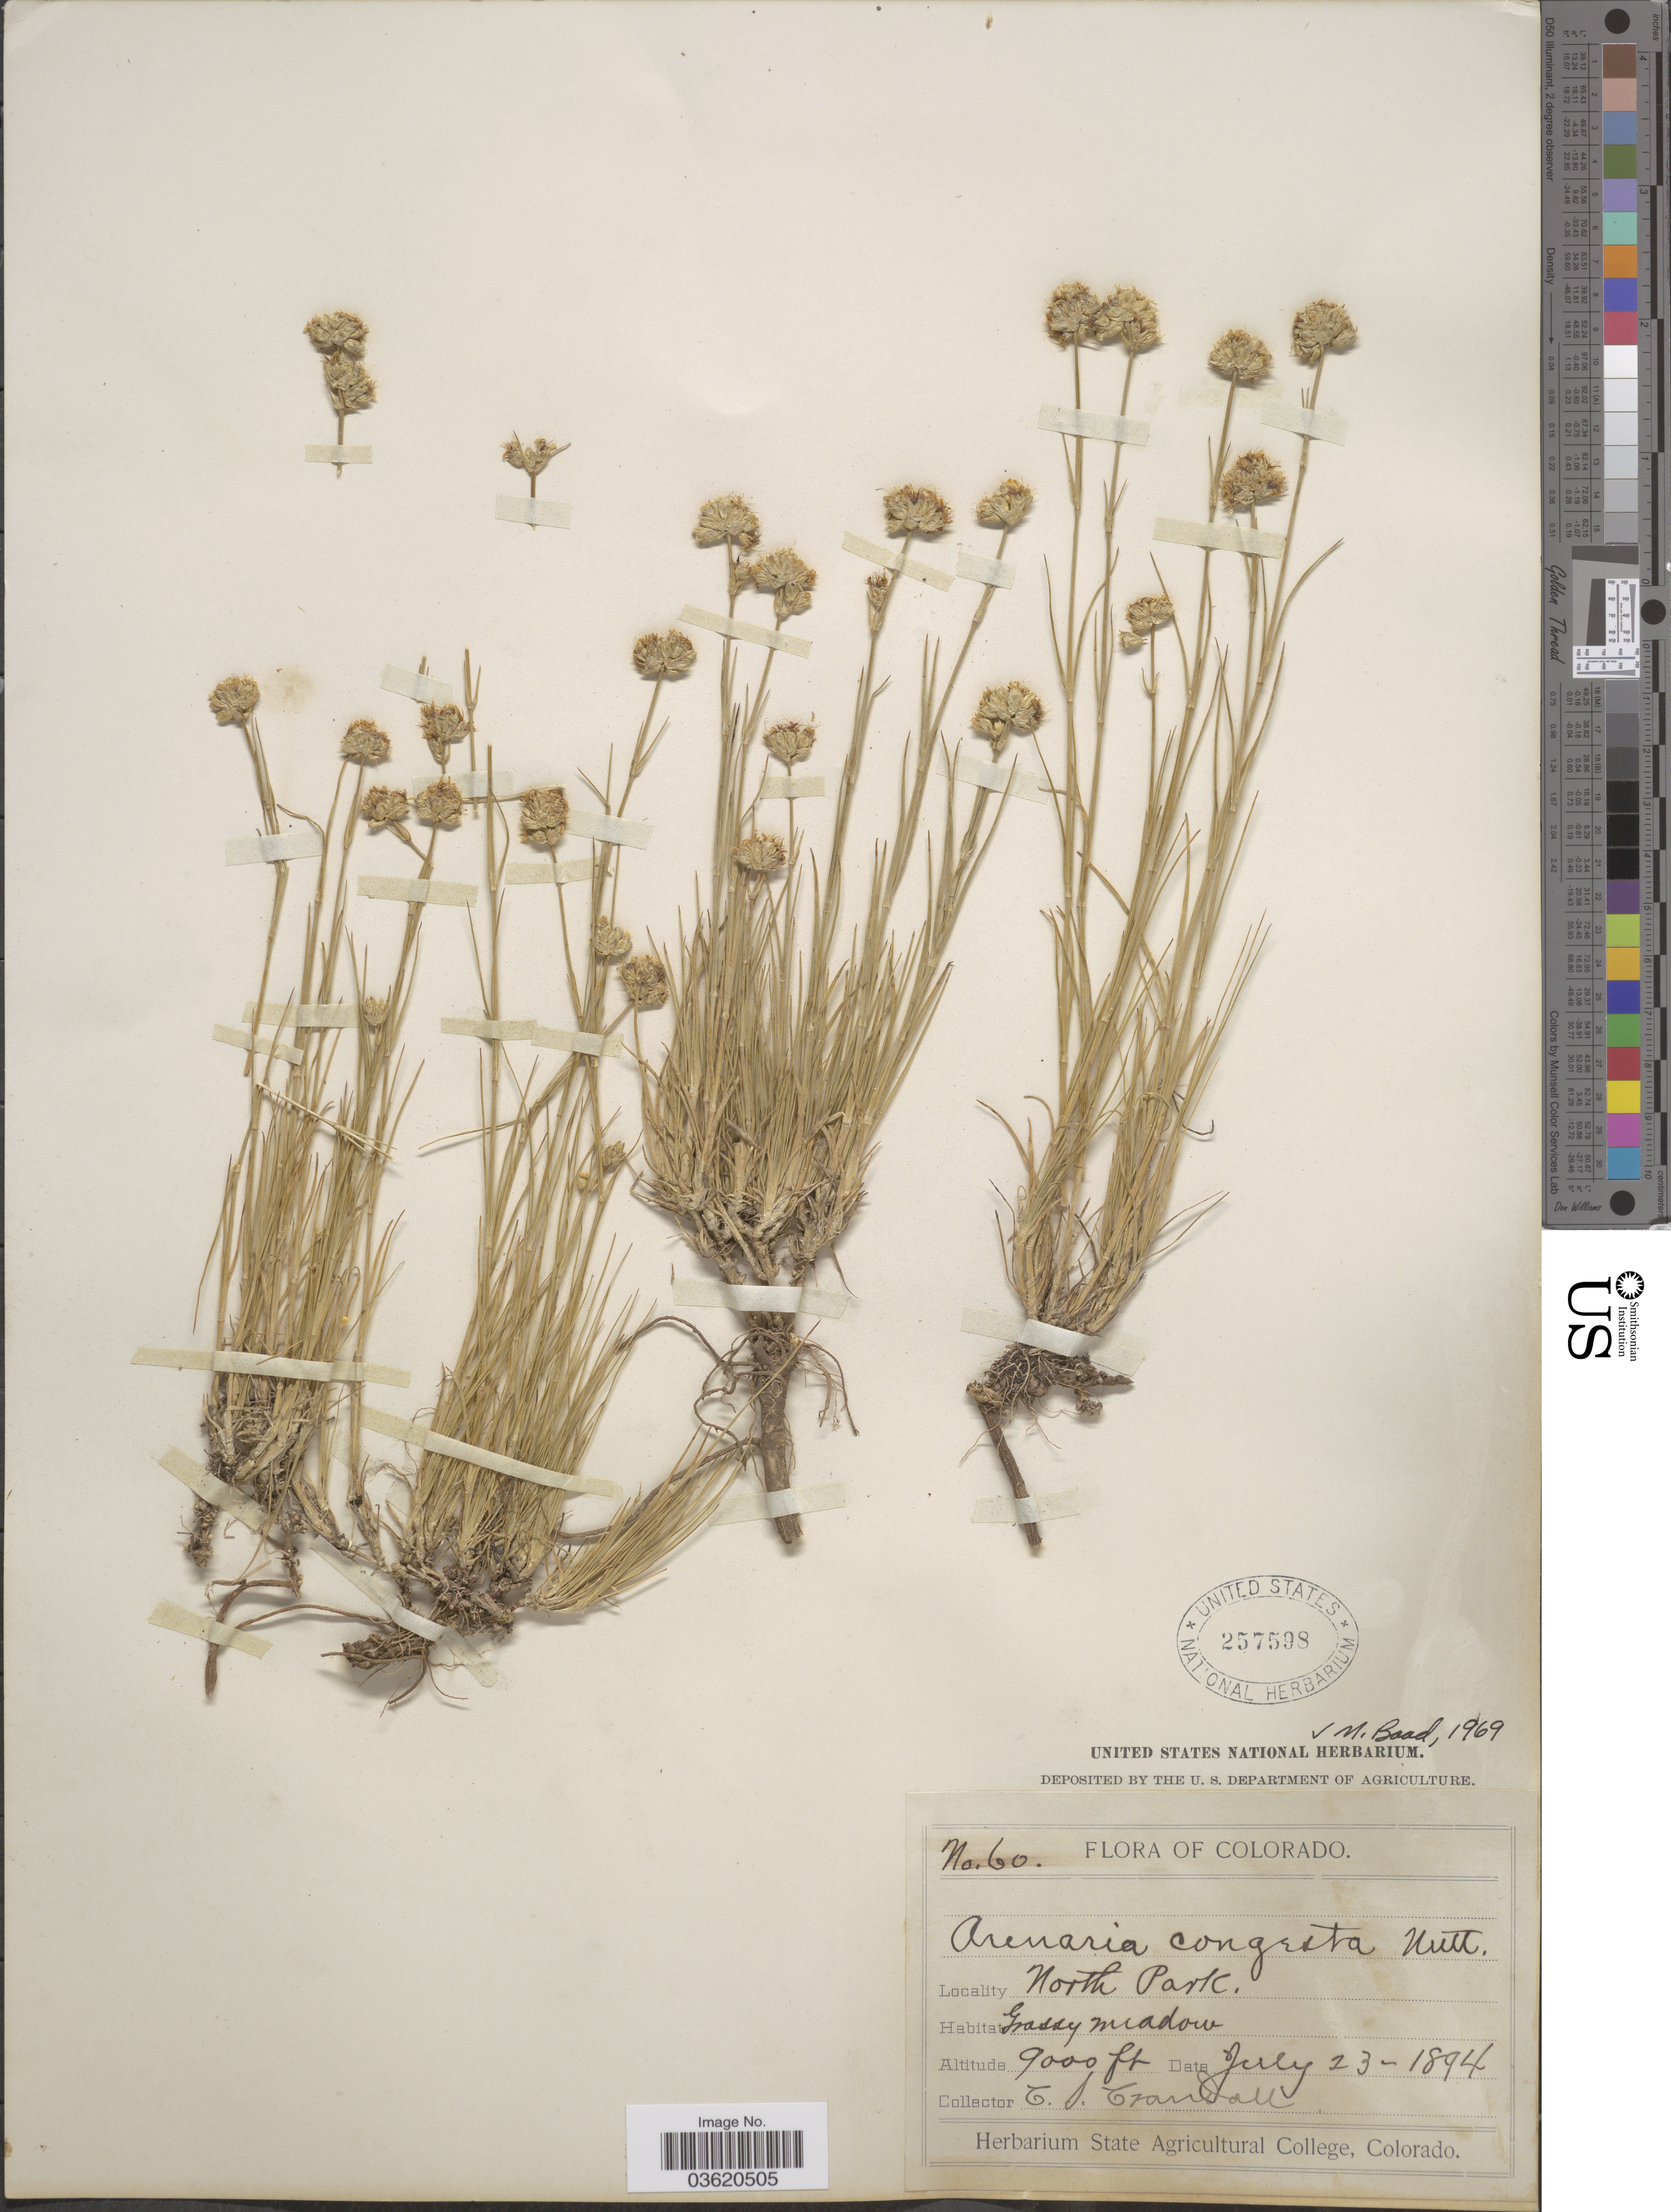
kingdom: Plantae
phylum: Tracheophyta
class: Magnoliopsida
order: Caryophyllales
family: Caryophyllaceae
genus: Eremogone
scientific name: Eremogone congesta var. congesta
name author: (Nutt.) Ikonn.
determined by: Strong, Mark T., (BOT), Smithsonian Institution - National Museum of Natural History (UNITED STATES)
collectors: C. Crandall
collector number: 60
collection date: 1894-07-23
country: United States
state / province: Colorado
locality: Nort Park.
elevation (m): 2743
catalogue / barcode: US 257598